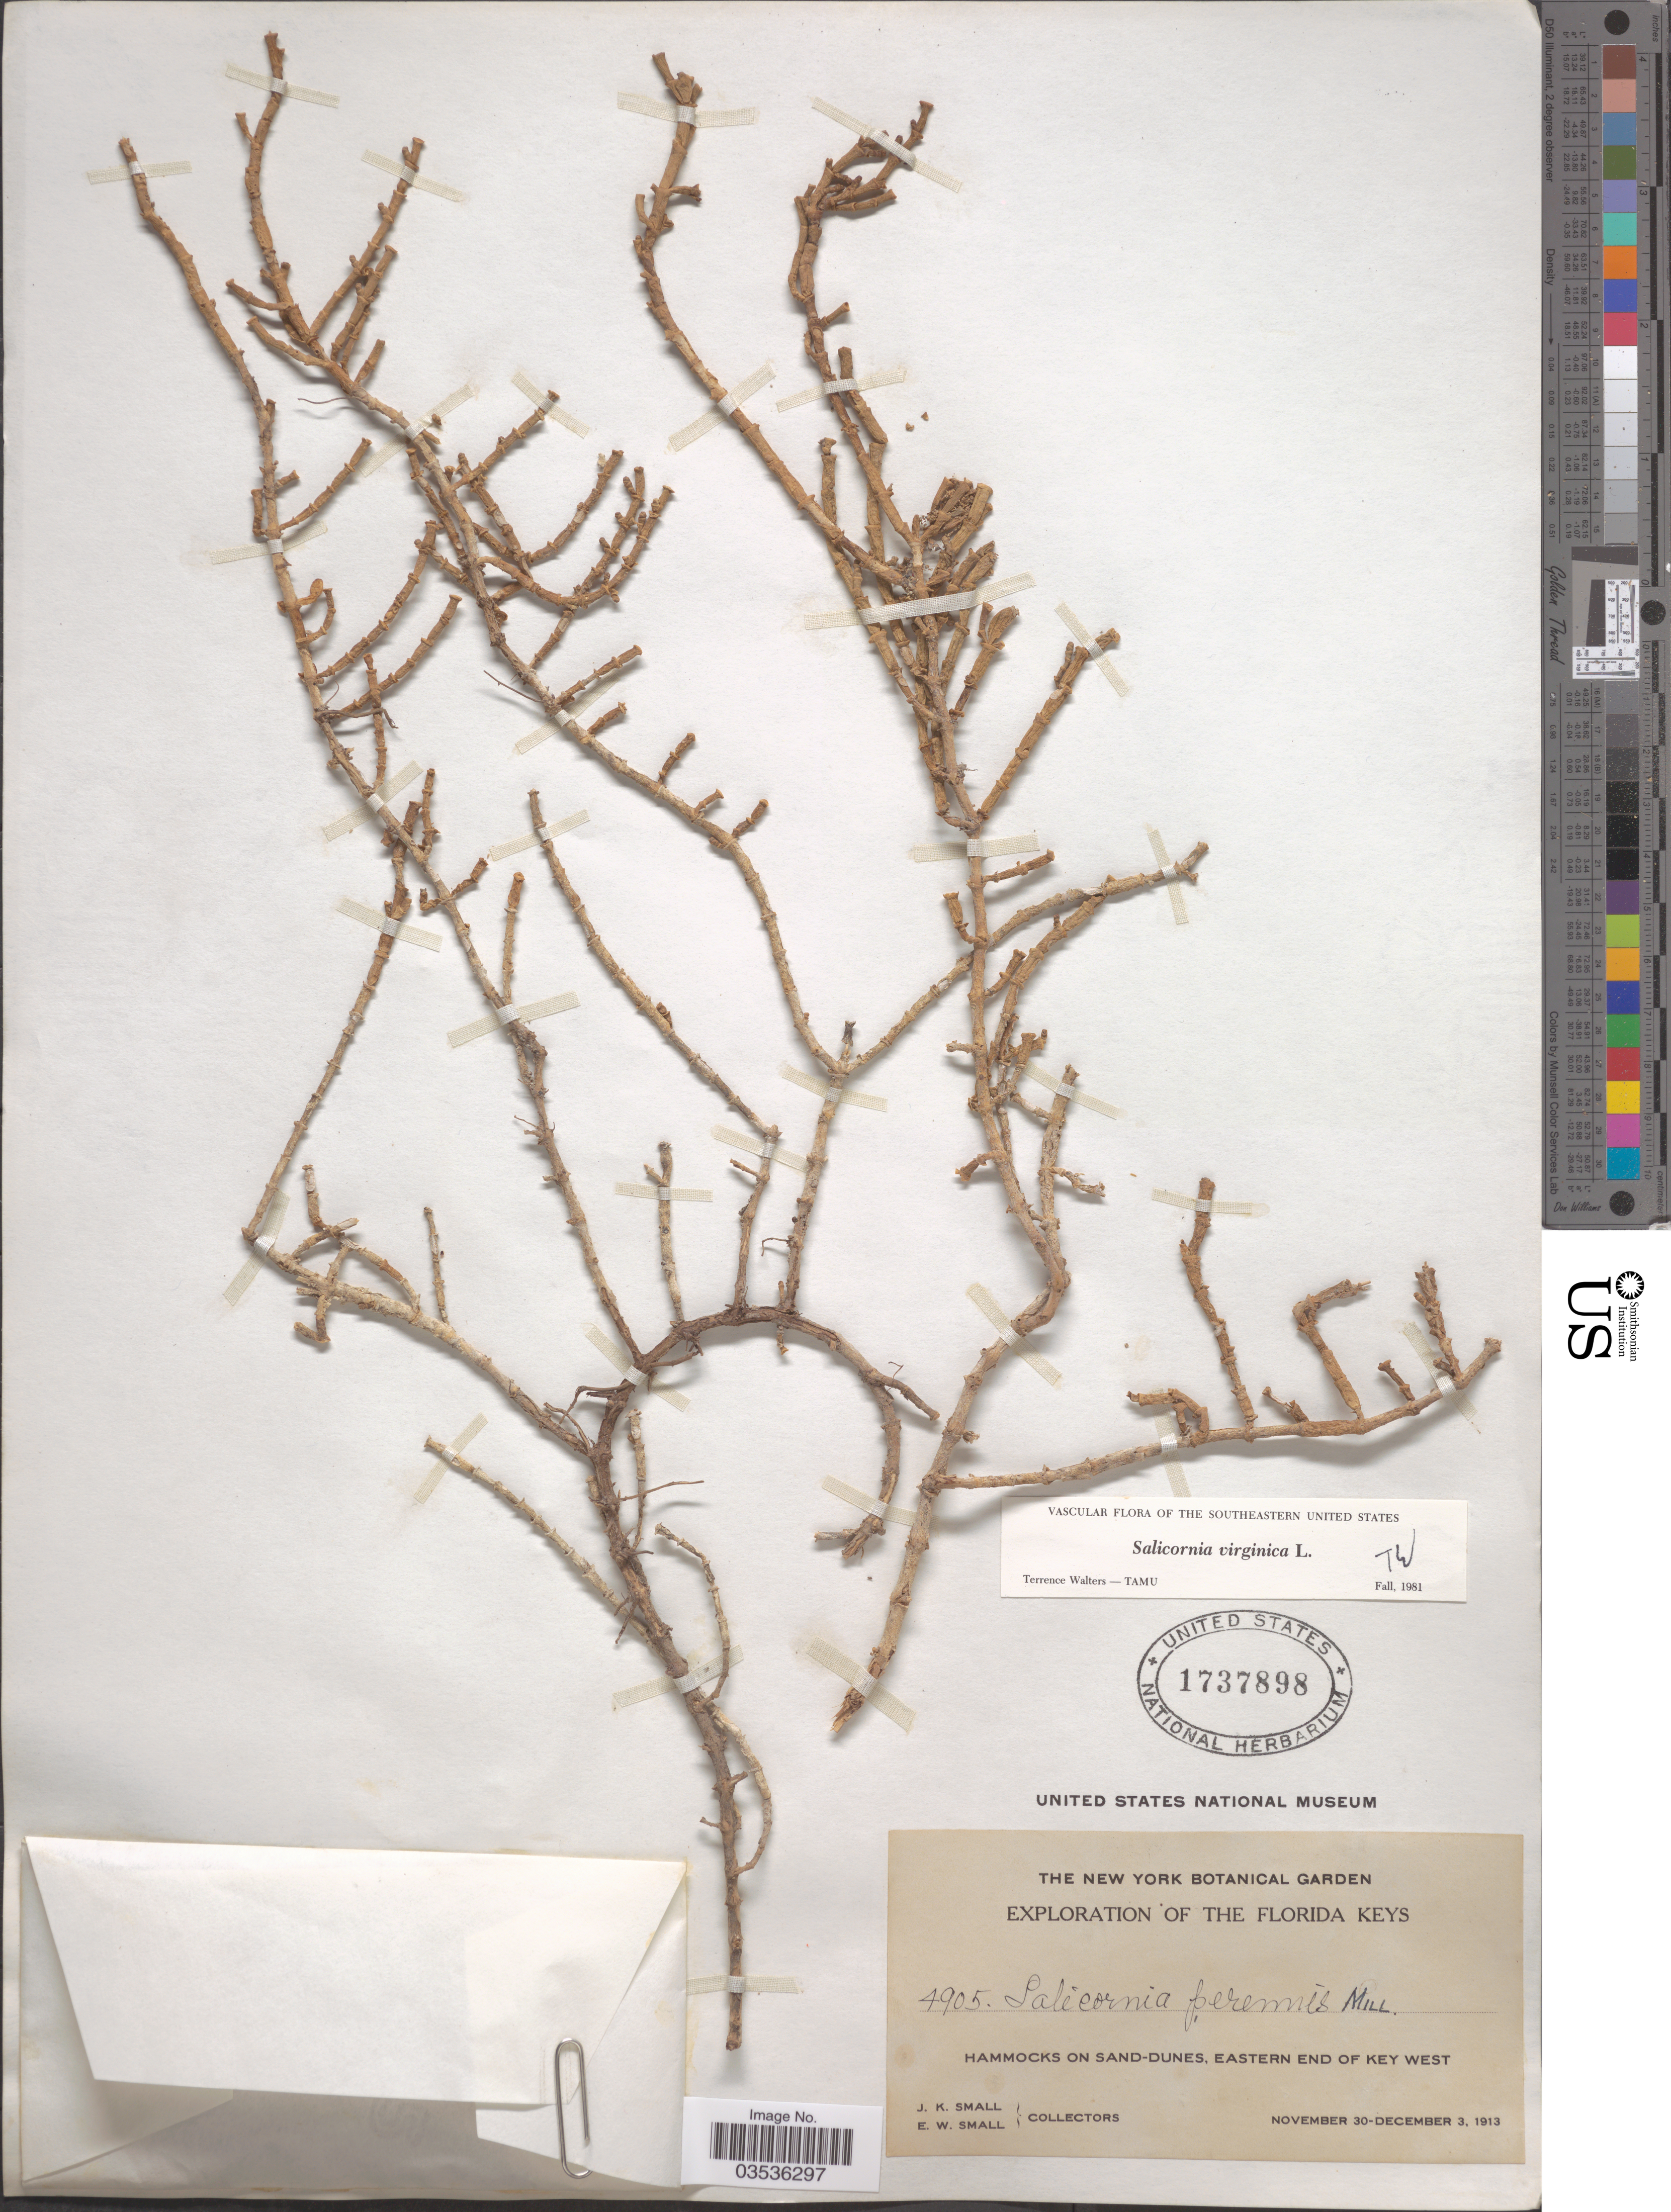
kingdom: Plantae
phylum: Tracheophyta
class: Magnoliopsida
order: Caryophyllales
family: Amaranthaceae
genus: Salicornia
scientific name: Salicornia ambigua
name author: Michx.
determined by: Strong, Mark T., (BOT), Smithsonian Institution - National Museum of Natural History (UNITED STATES)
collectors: J. K. Small & E. W. Small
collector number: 4905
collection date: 1913-11-30/1913-12-03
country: United States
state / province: Florida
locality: The Florida Keys. Hammocks on sand-dunes, Eastern End of Key West.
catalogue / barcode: US 1737898